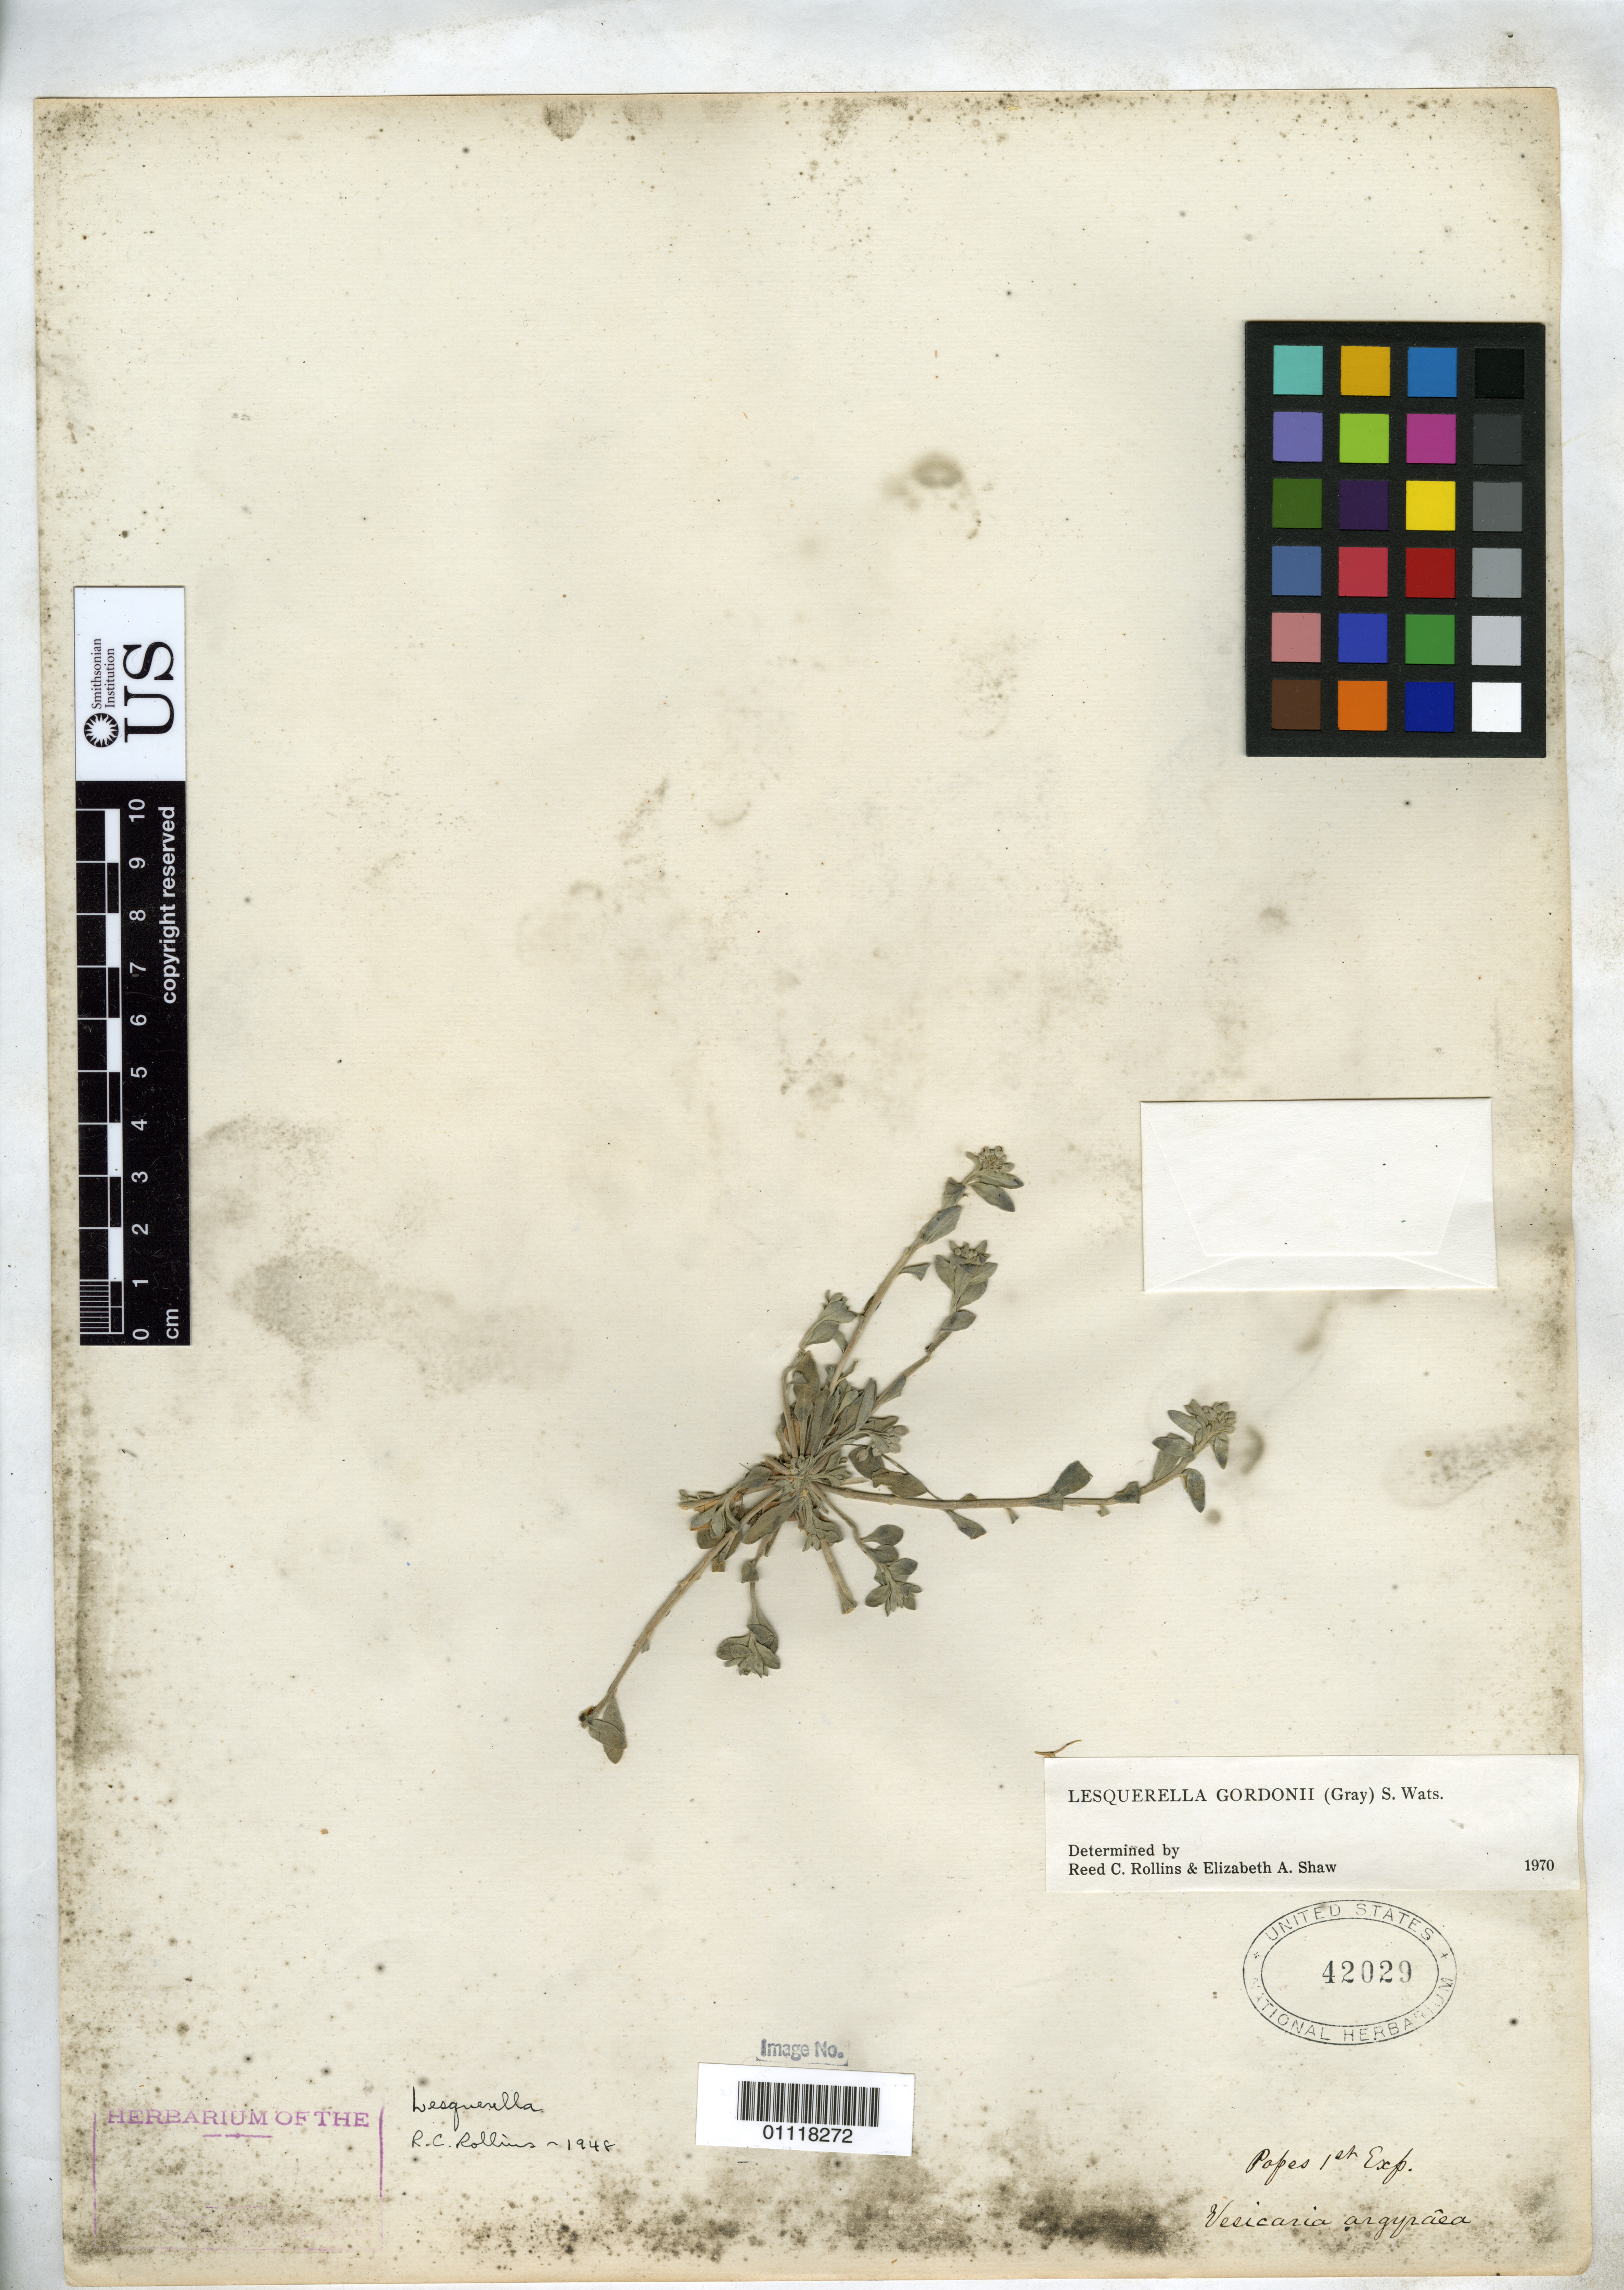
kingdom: Plantae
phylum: Tracheophyta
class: Magnoliopsida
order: Brassicales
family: Brassicaceae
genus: Lesquerella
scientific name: Lesquerella gordonii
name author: (A. Gray) S. Watson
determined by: Rollins, R. C.; Shaw, E. A.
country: United States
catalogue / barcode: US 42029